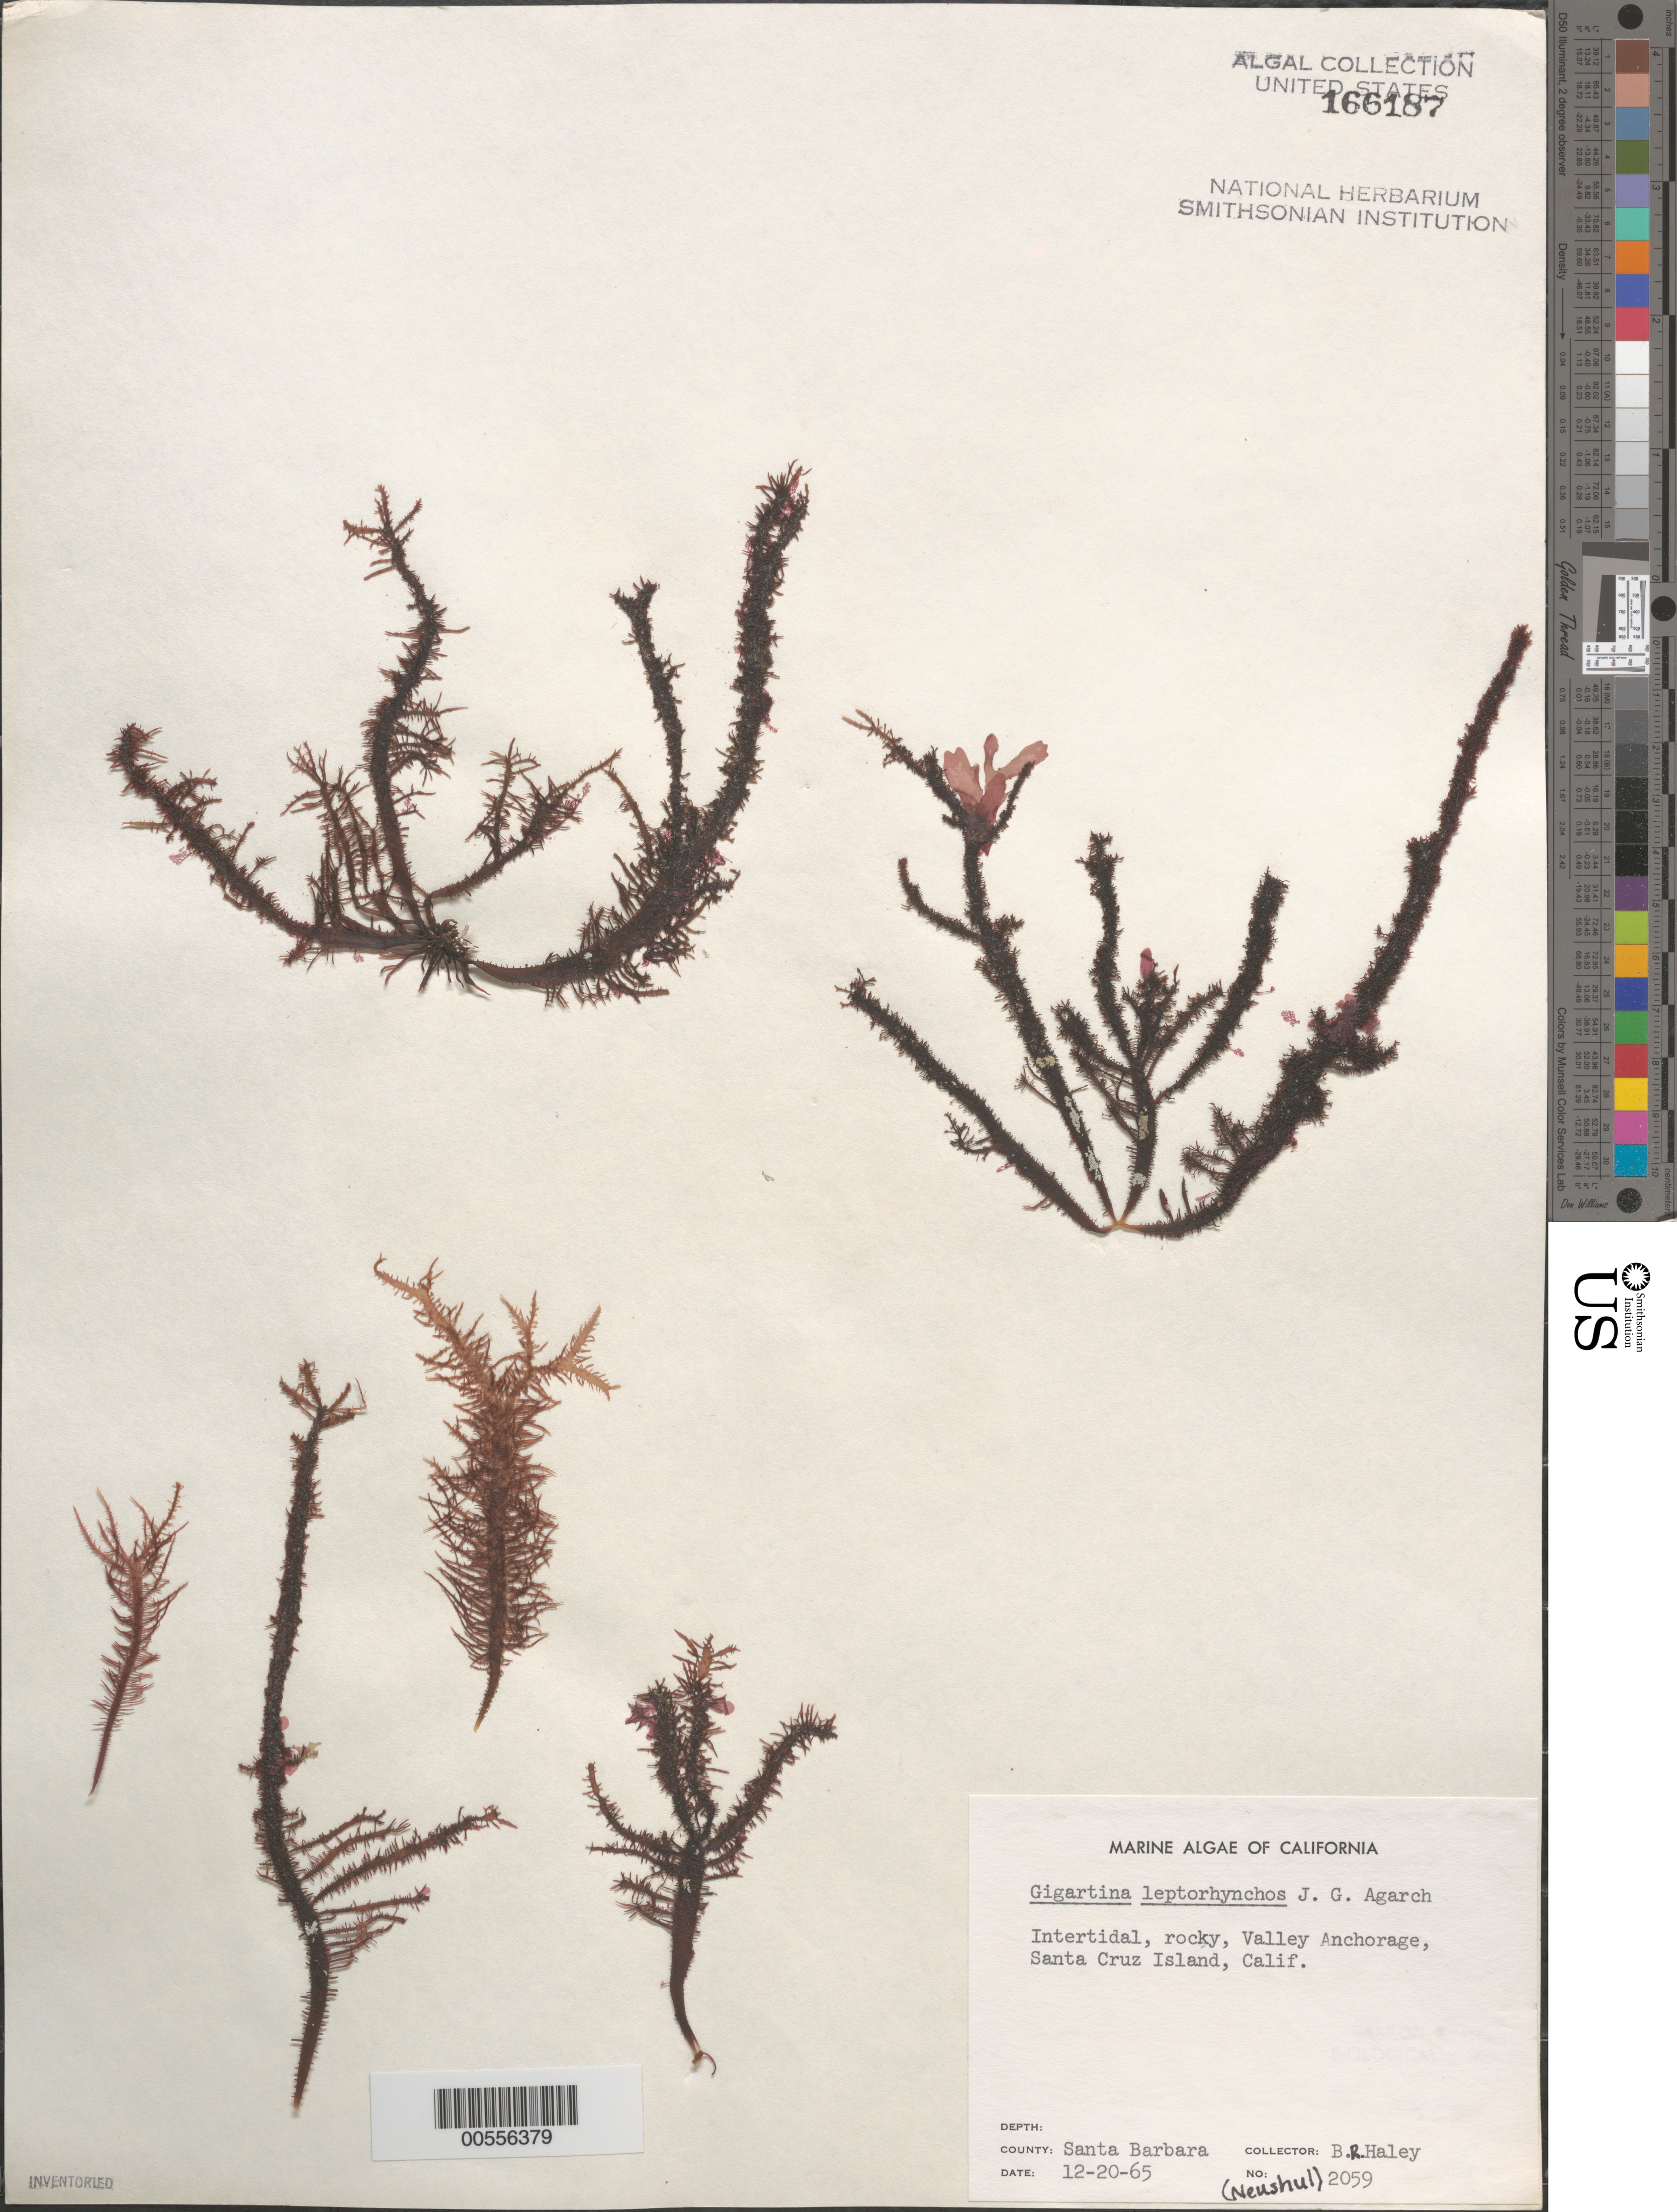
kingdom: Plantae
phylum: Rhodophyta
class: Florideophyceae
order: Gigartinales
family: Gigartinaceae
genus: Mazzaella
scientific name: Mazzaella leptorhynchos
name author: (J. Agardh) Leister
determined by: Algae name updating Project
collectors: B. Haley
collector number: Neushul 2059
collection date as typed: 20 Dec 1965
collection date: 1965-12-20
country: United States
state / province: California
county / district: Santa Barbara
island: Santa Cruz Island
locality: Valley Anchorage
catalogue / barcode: US 166187